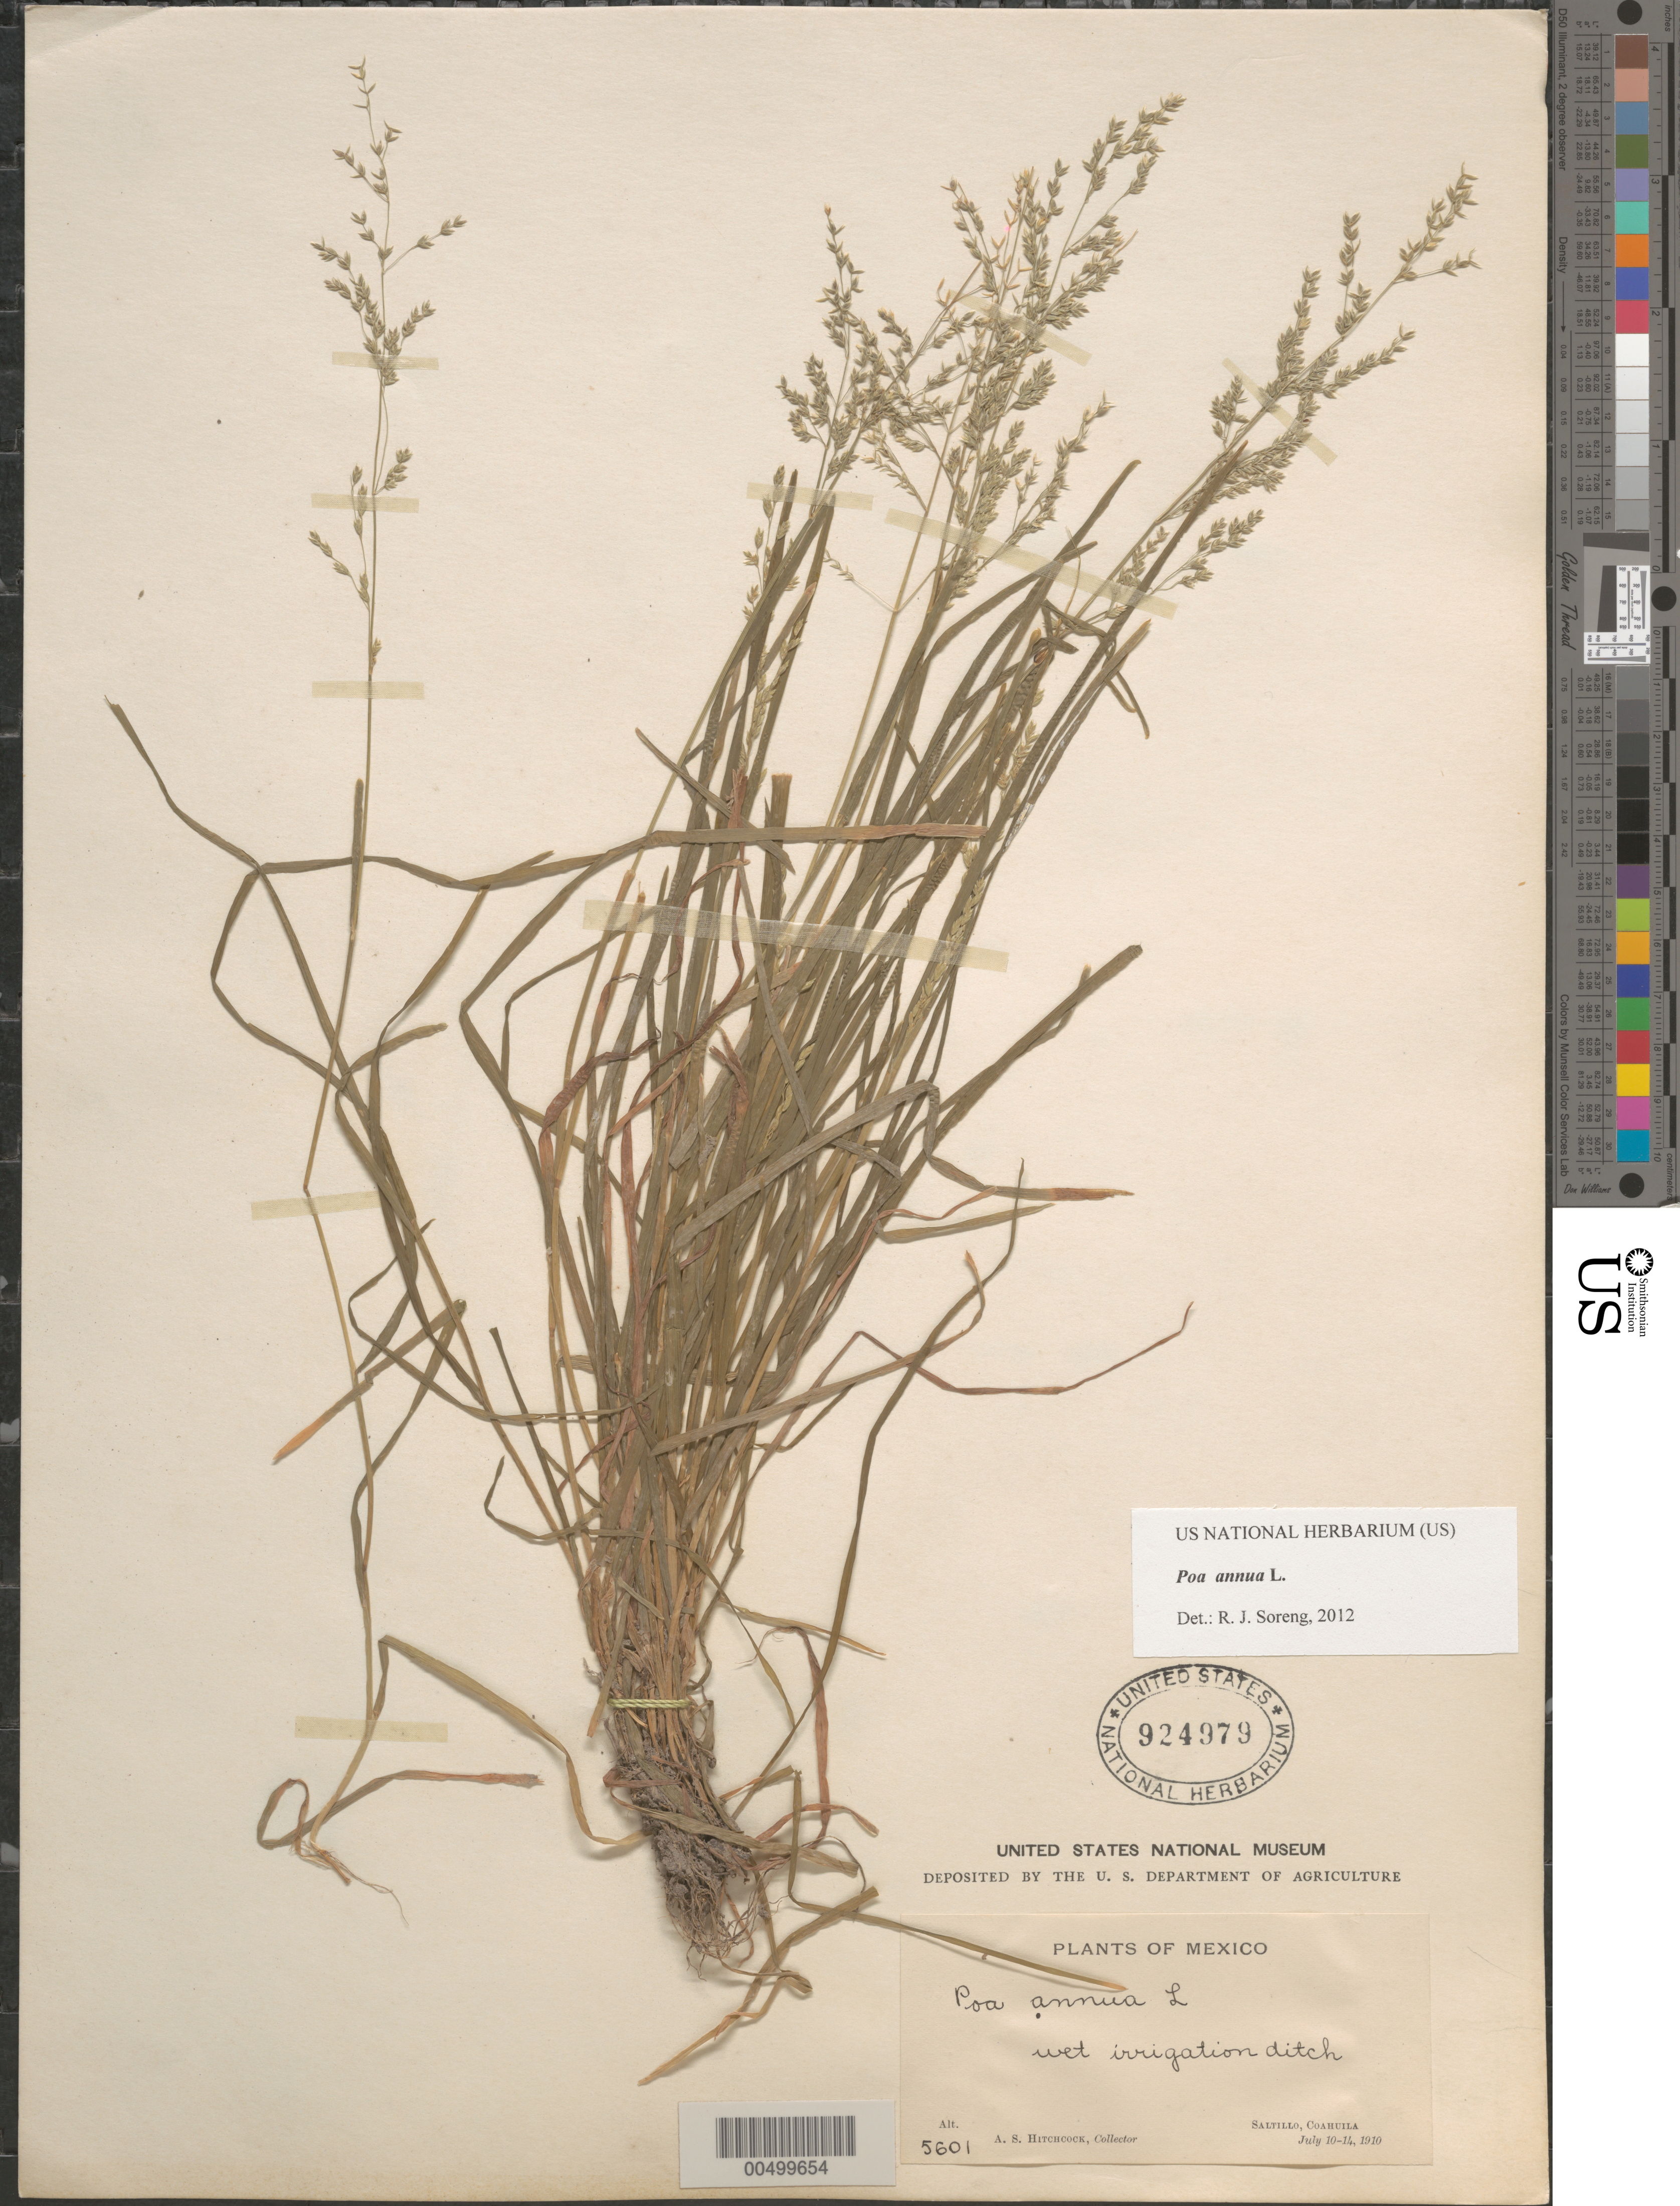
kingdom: Plantae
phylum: Tracheophyta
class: Liliopsida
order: Poales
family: Poaceae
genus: Poa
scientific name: Poa annua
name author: L.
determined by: Soreng, Robert J., Research Associate (BOT), Smithsonian Institution - National Museum of Natural History (UNITED STATES)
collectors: A. S. Hitchcock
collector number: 5601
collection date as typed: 10 Jul 1910 to 14 Jul 1910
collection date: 1910-07-10/1910-07-14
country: Mexico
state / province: Coahuila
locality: Saltillo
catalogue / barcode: US 924979